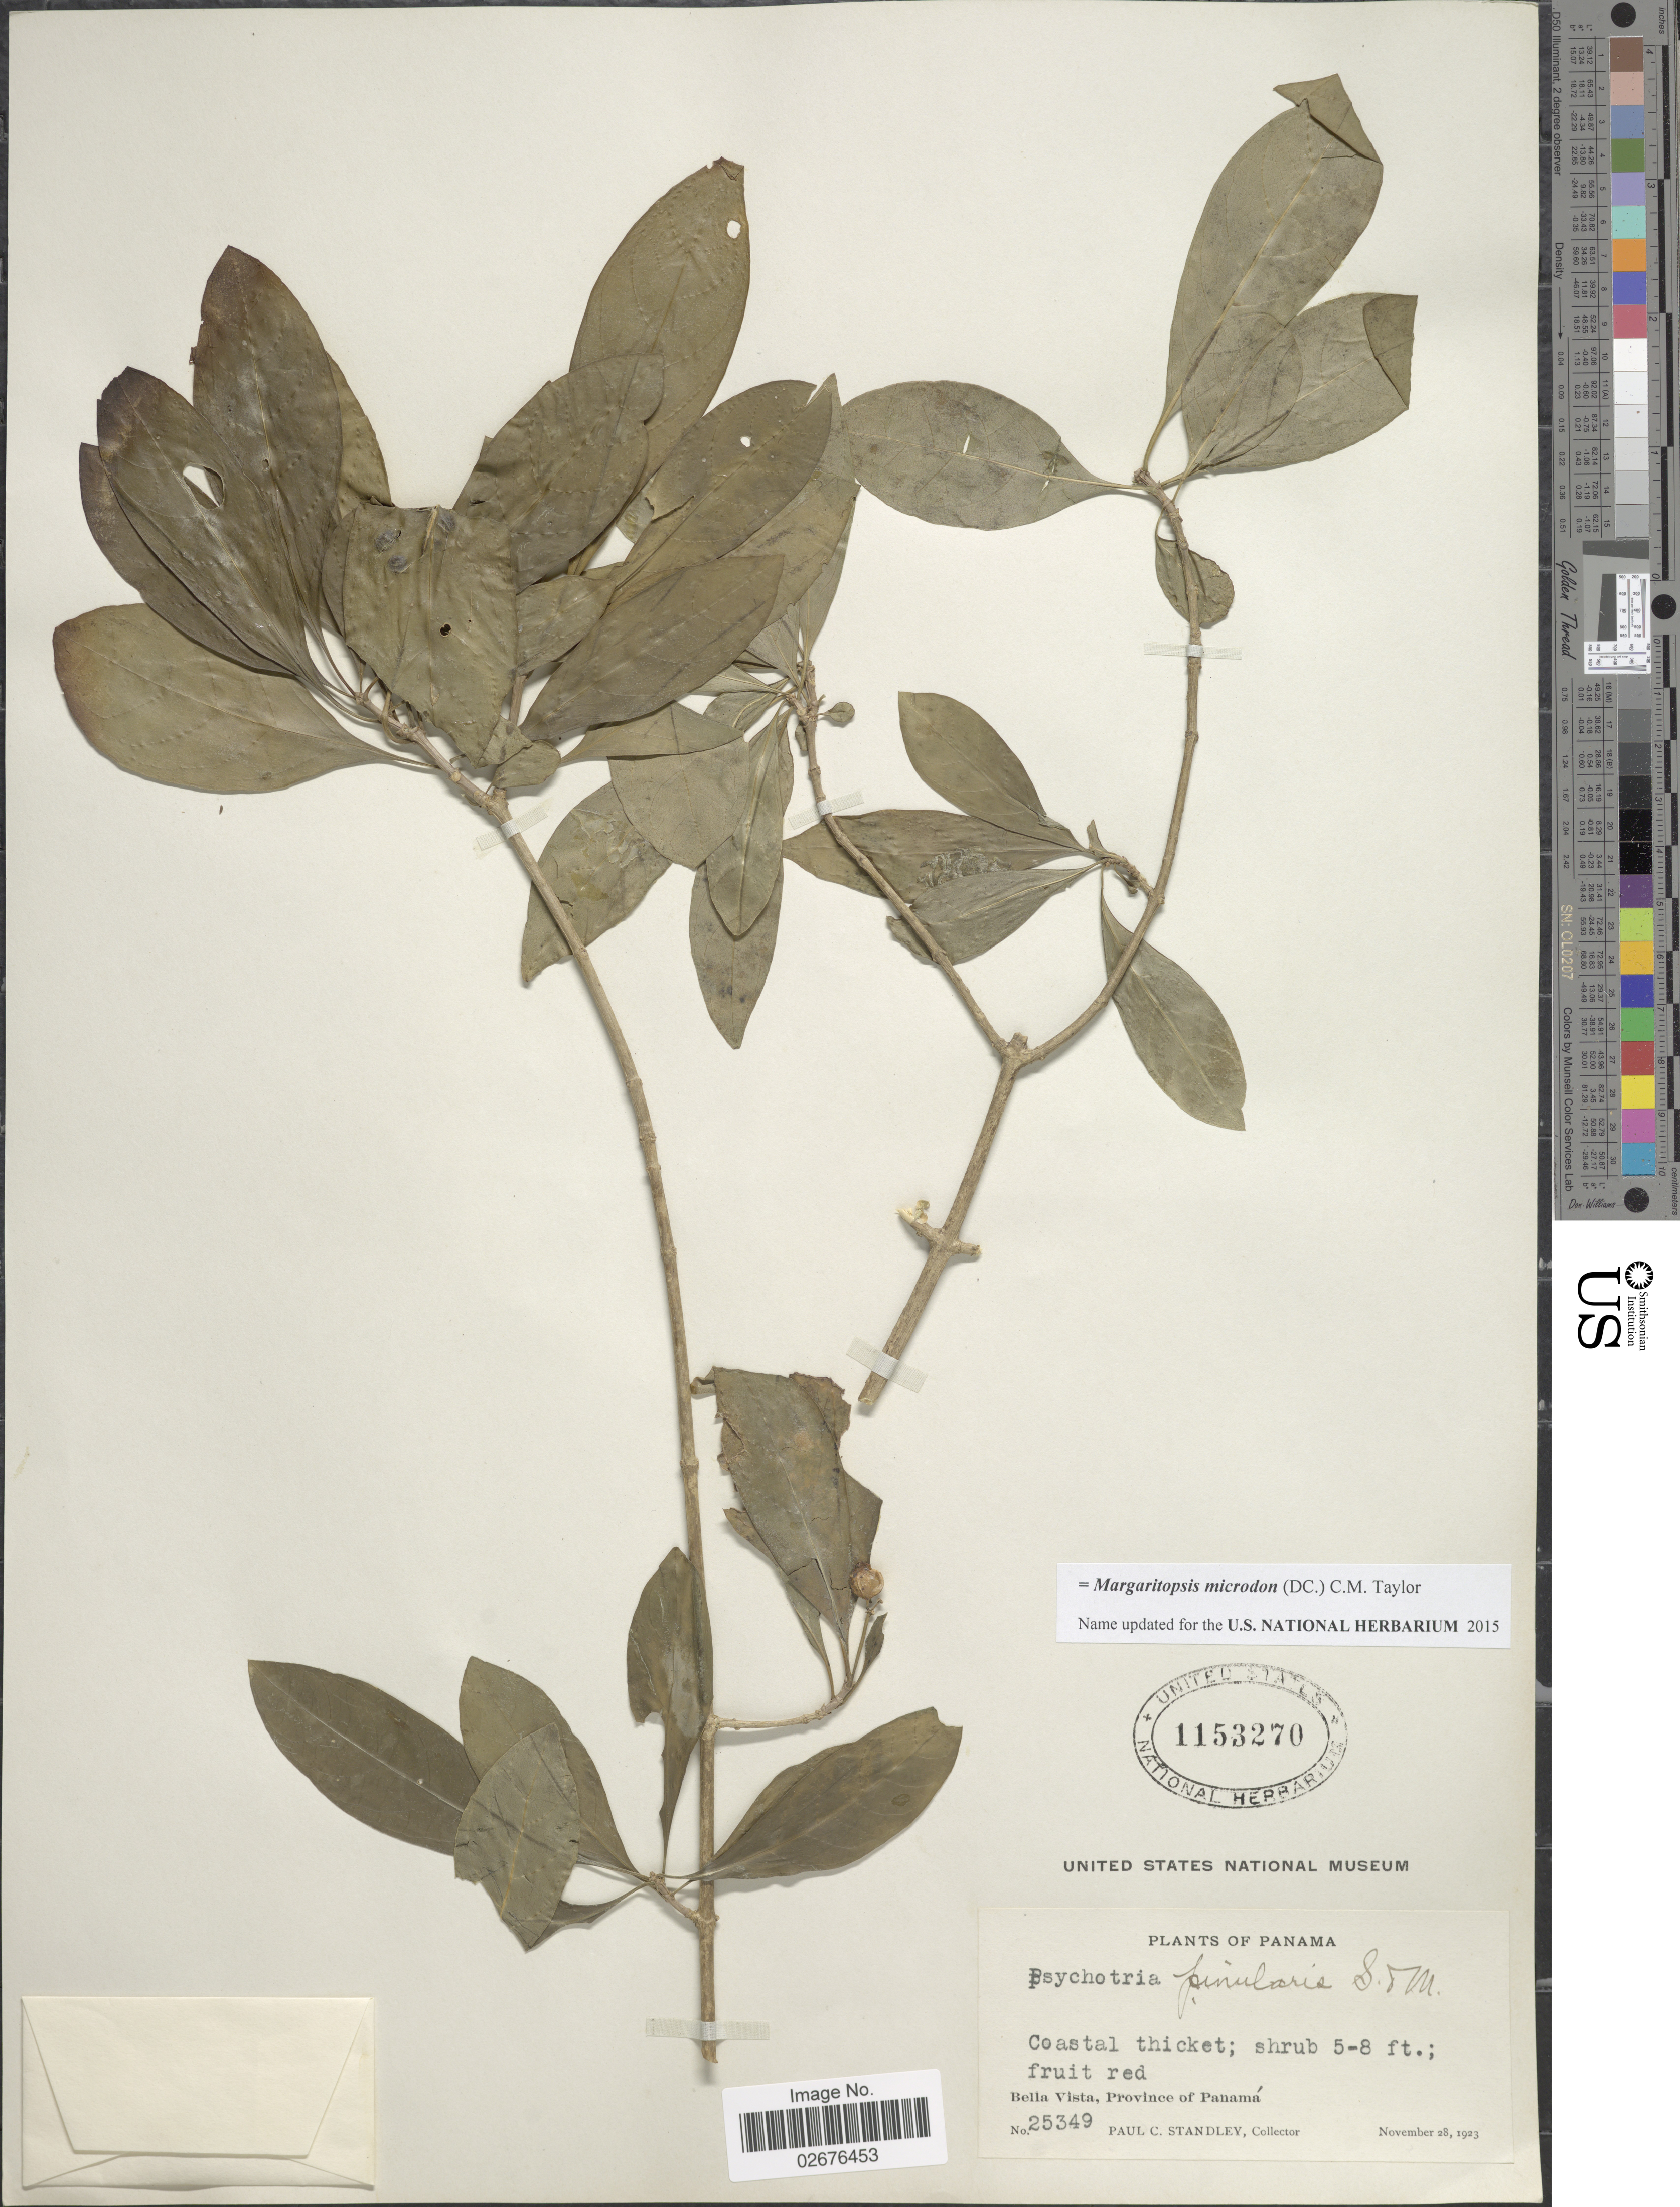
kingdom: Plantae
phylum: Tracheophyta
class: Magnoliopsida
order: Gentianales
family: Rubiaceae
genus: Margaritopsis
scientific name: Margaritopsis microdon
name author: (DC.) C.M. Taylor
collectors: P. C. Standley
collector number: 25349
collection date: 1923-11-28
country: Panama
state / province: Panamá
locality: Bella Vista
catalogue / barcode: US 1153270